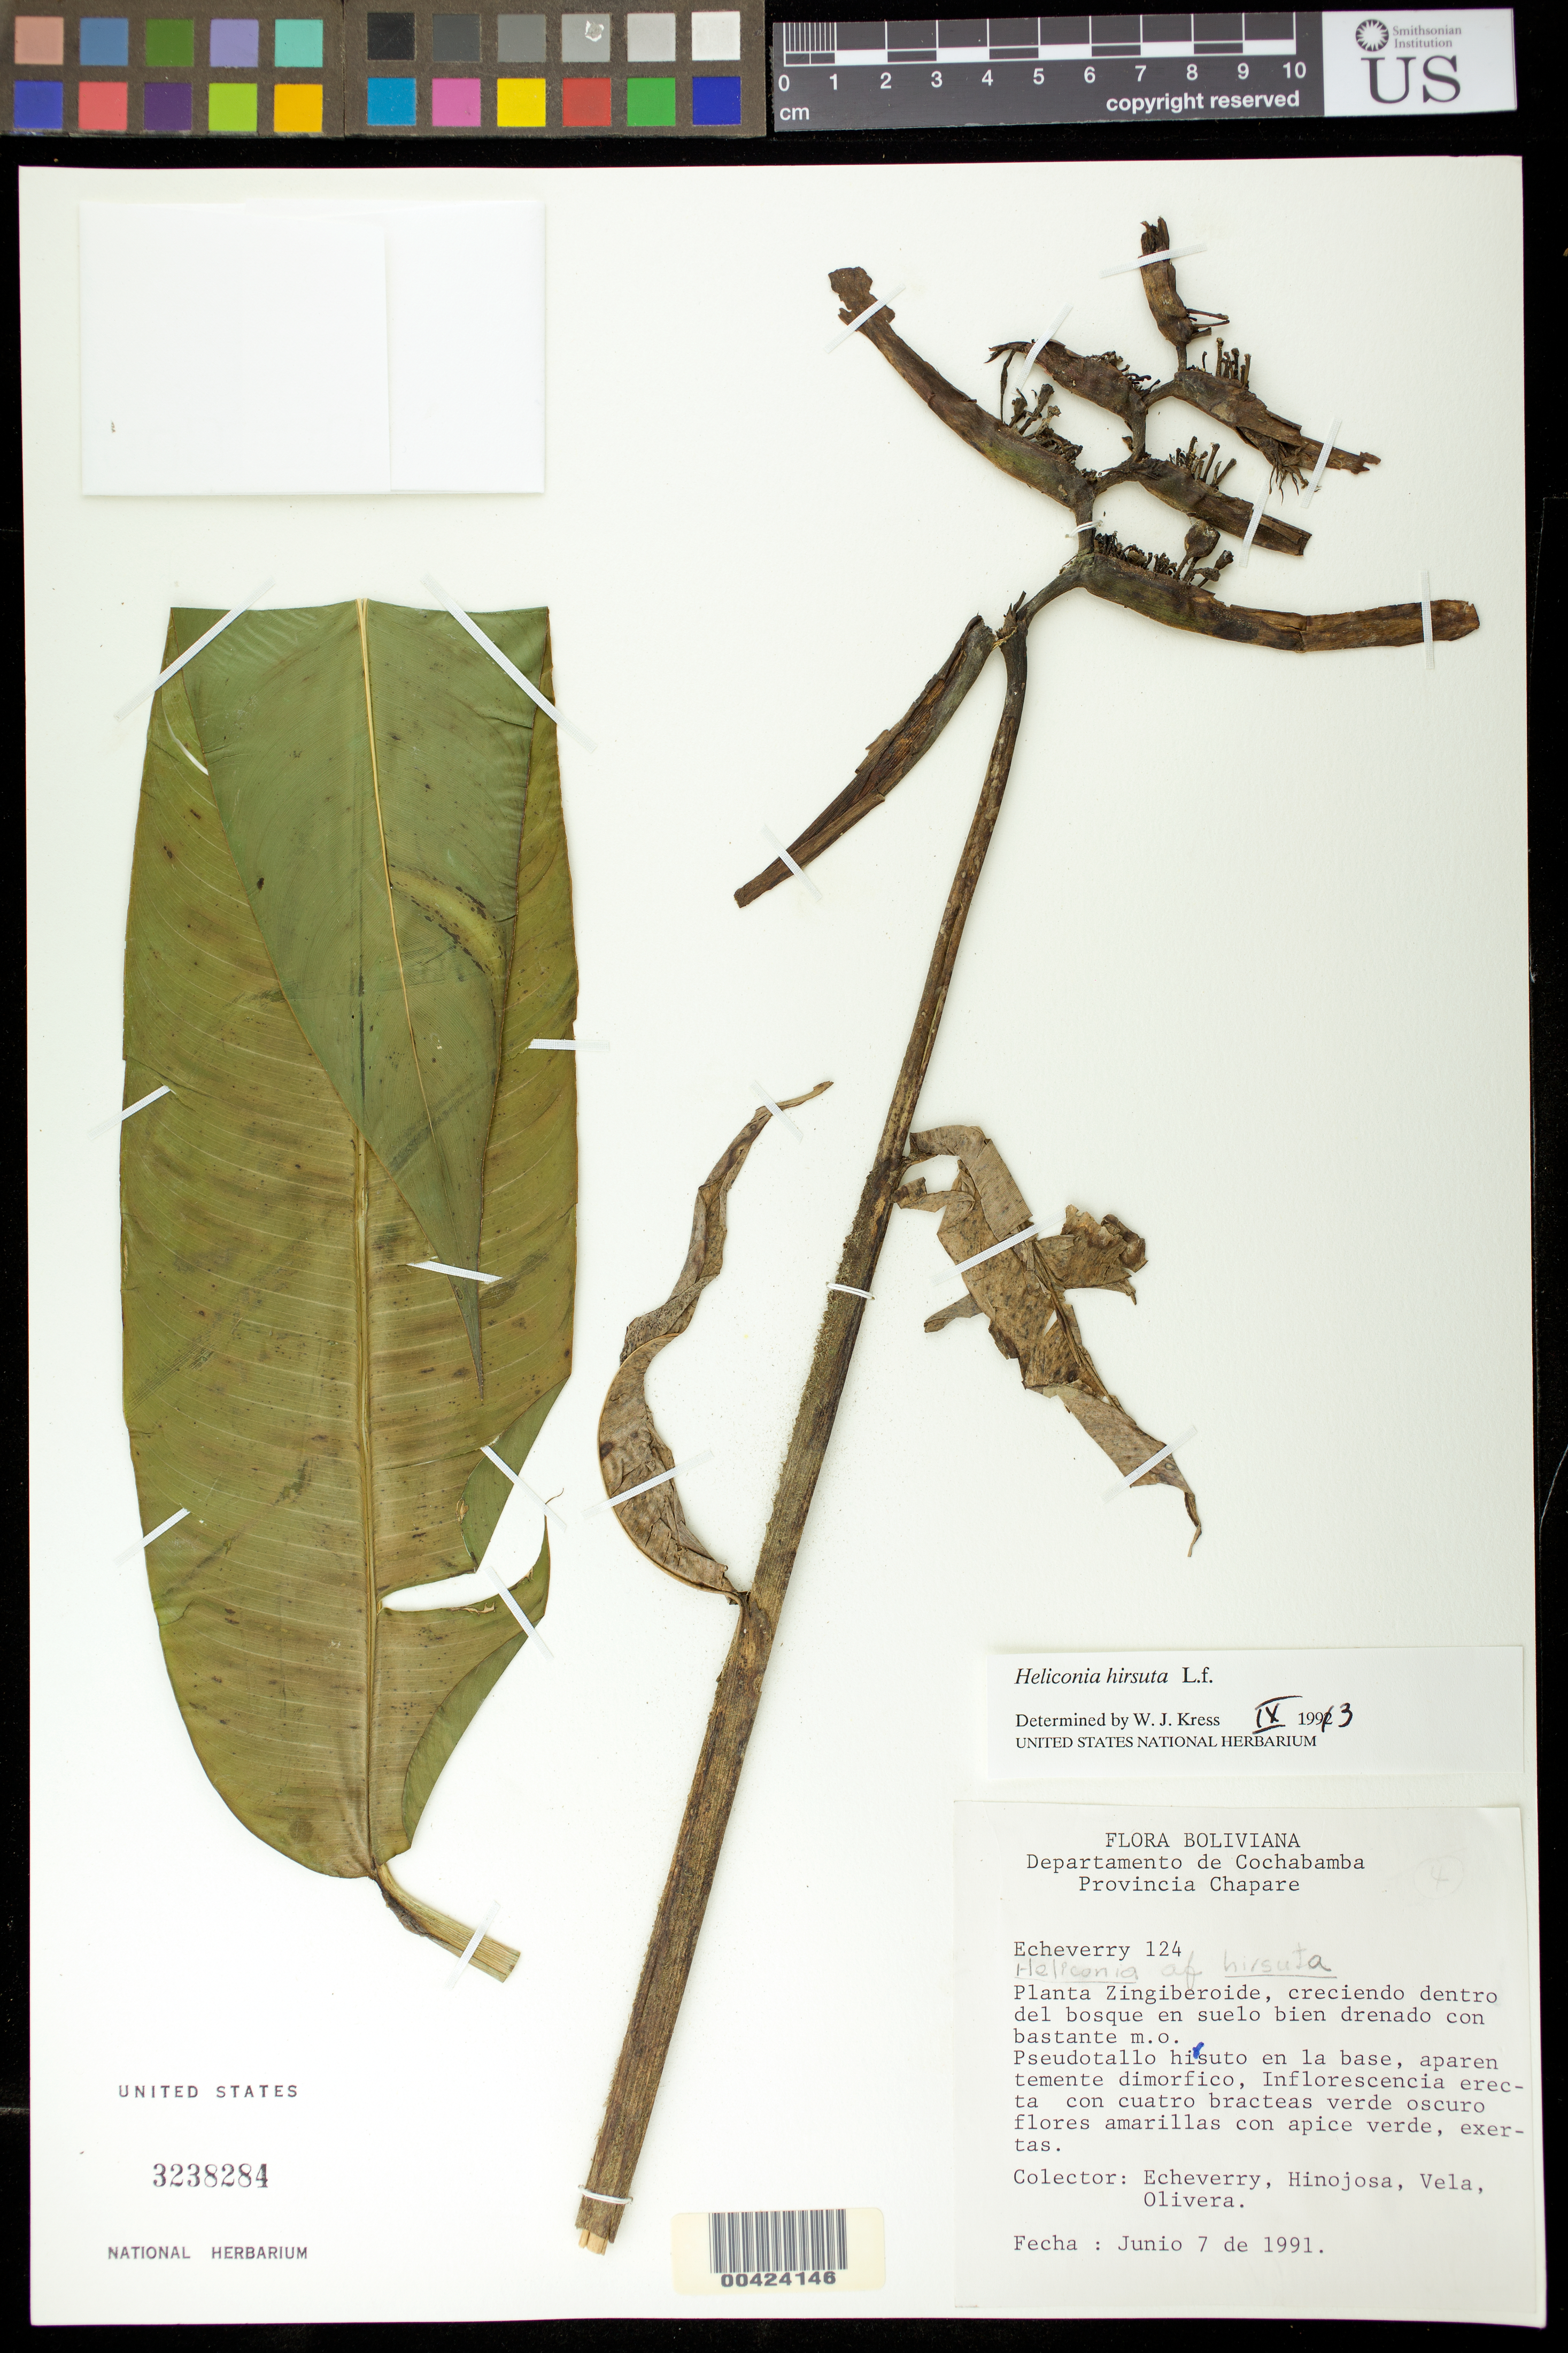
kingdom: Plantae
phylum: Tracheophyta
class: Liliopsida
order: Zingiberales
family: Heliconiaceae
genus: Heliconia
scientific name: Heliconia hirsuta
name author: L. f.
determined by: Kress, W. J., (US), Smithsonian Institution - National Museum of Natural History (UNITED STATES)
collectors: -. Echeverry, -- Hinojosa, -. Olivera & -. Vela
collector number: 124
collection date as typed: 07 Jun 1991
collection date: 1991-06-07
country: Bolivia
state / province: Cochabamba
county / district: Chaparé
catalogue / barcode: US 3238284